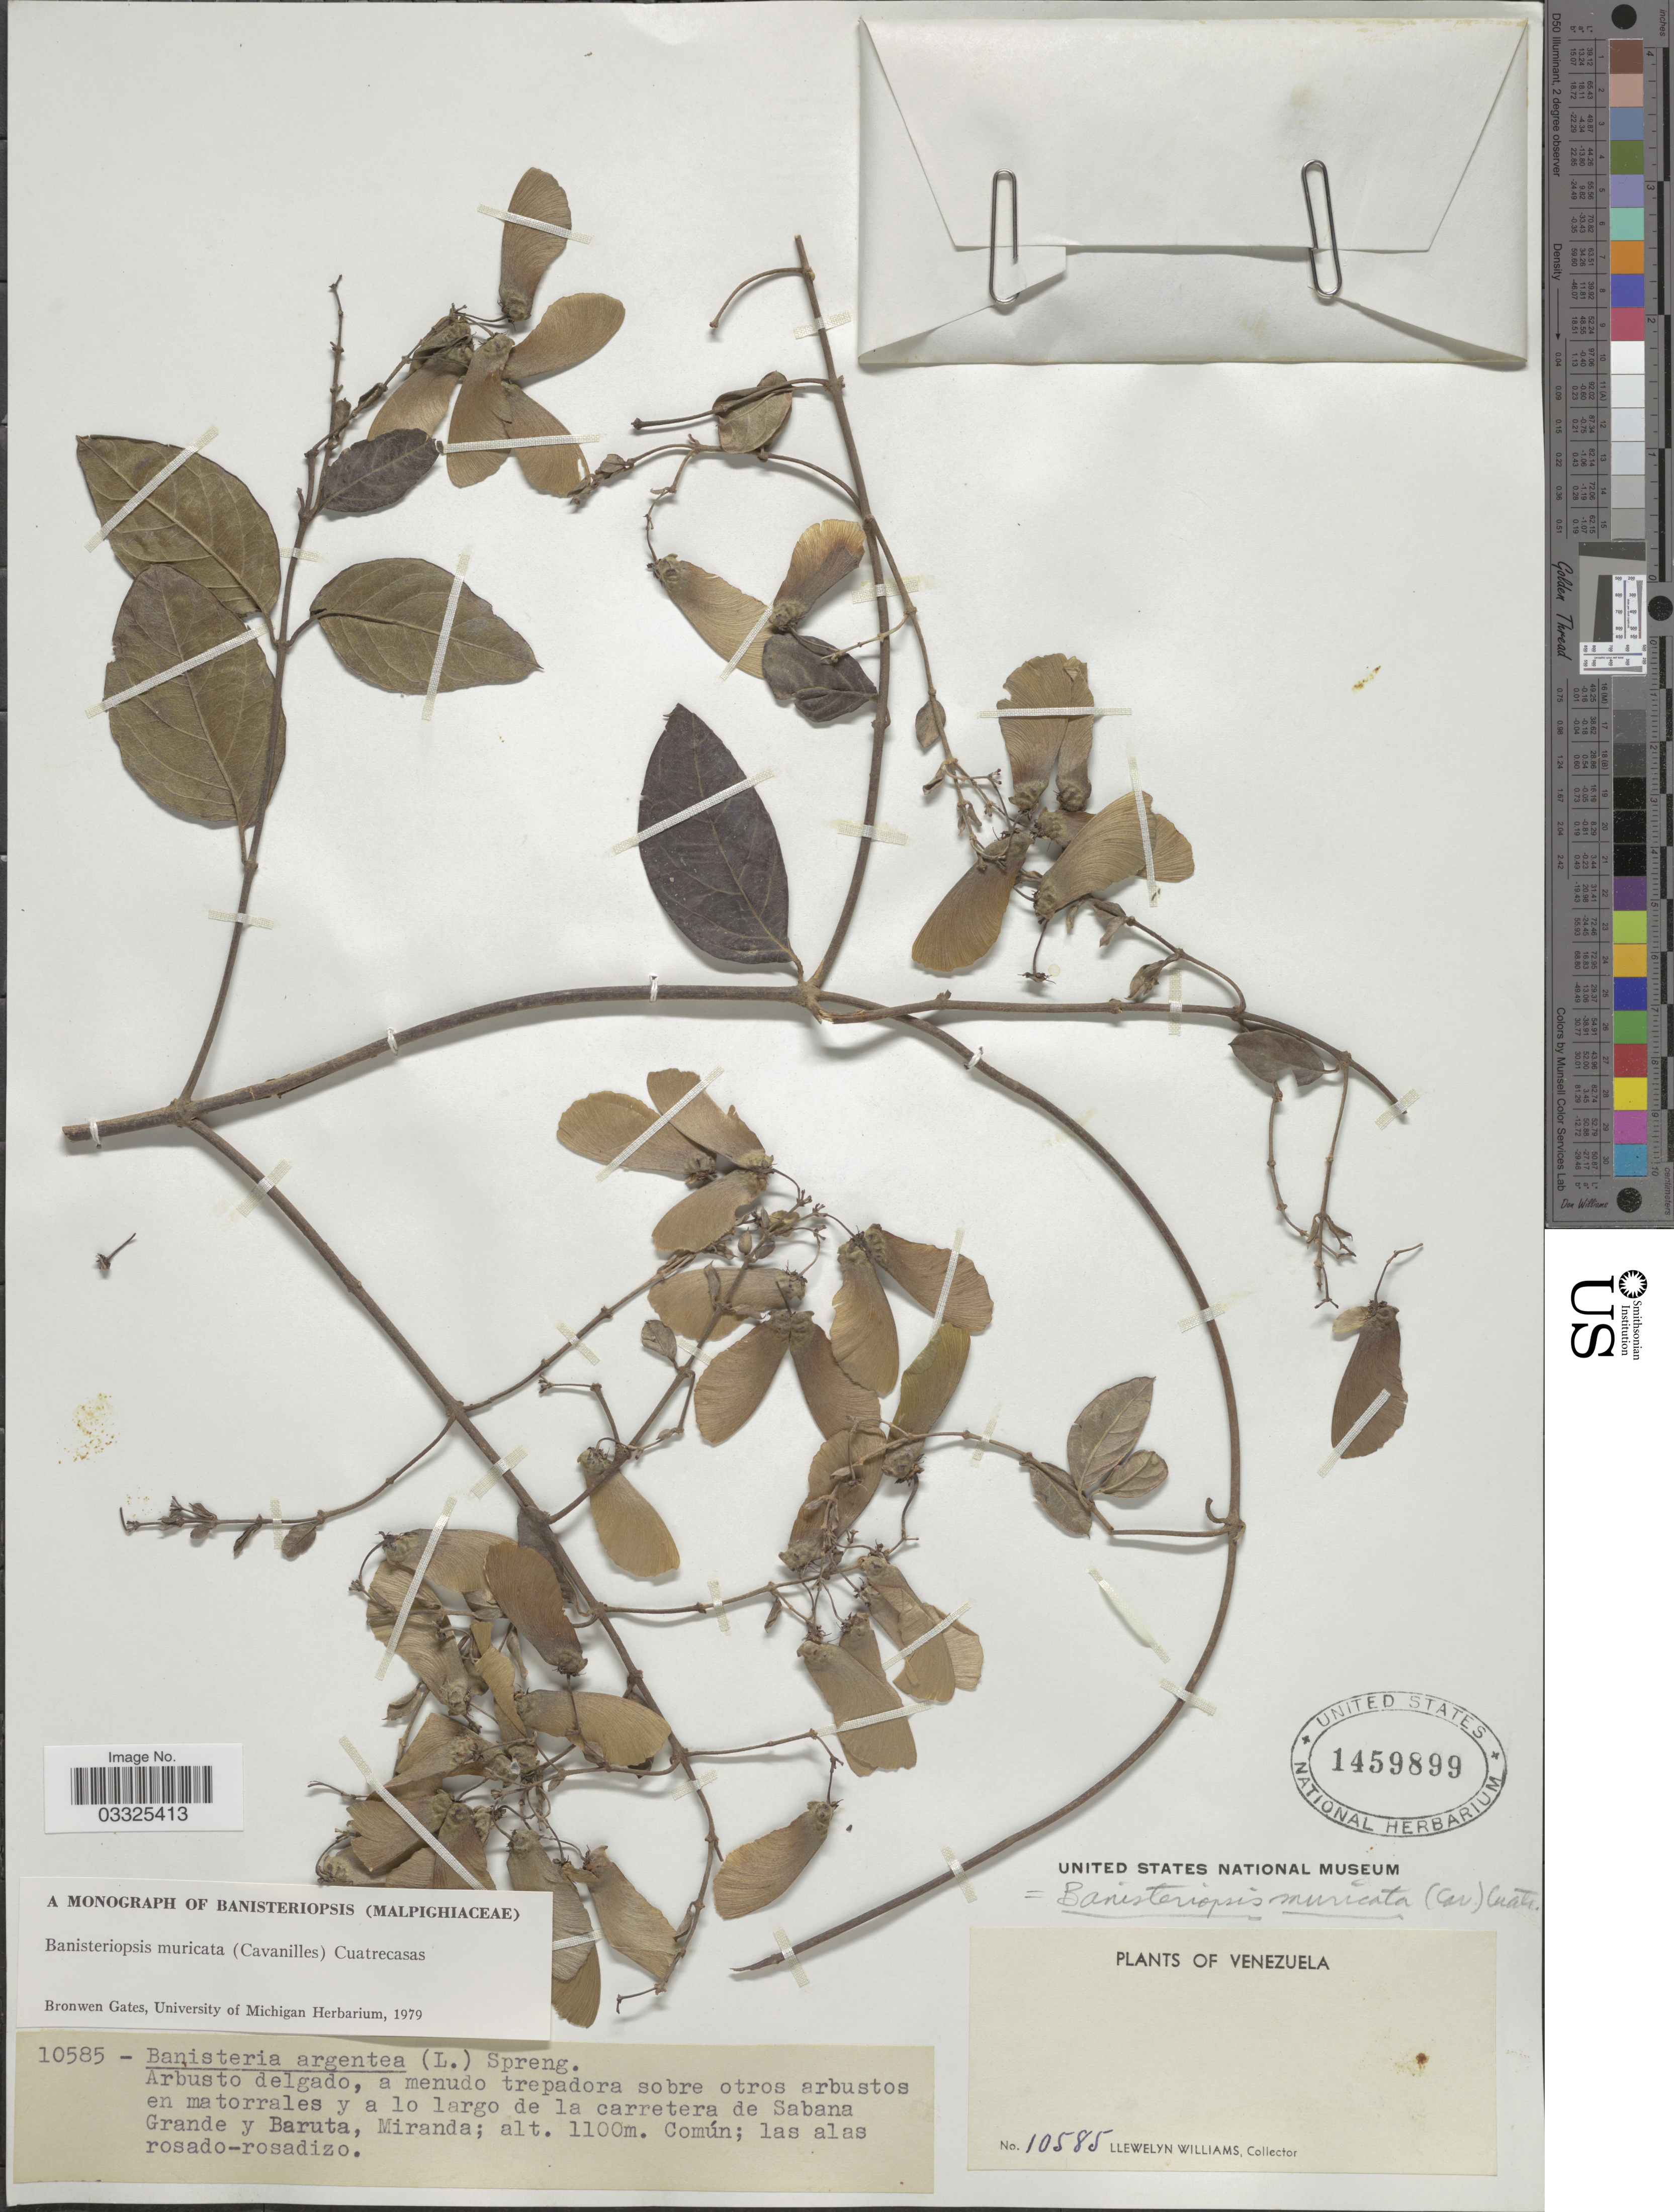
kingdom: Plantae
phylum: Tracheophyta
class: Magnoliopsida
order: Malpighiales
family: Malpighiaceae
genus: Banisteriopsis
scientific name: Banisteriopsis muricata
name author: (Cav.) Cuatrec.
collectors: Ll. Williams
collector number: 10585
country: Venezuela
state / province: Miranda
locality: A menudo trepadora sobre otros arbustos en matorrales y a lo largo de la carretera de Sabana Grande y Baruta.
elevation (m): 1100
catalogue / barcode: US 1459899